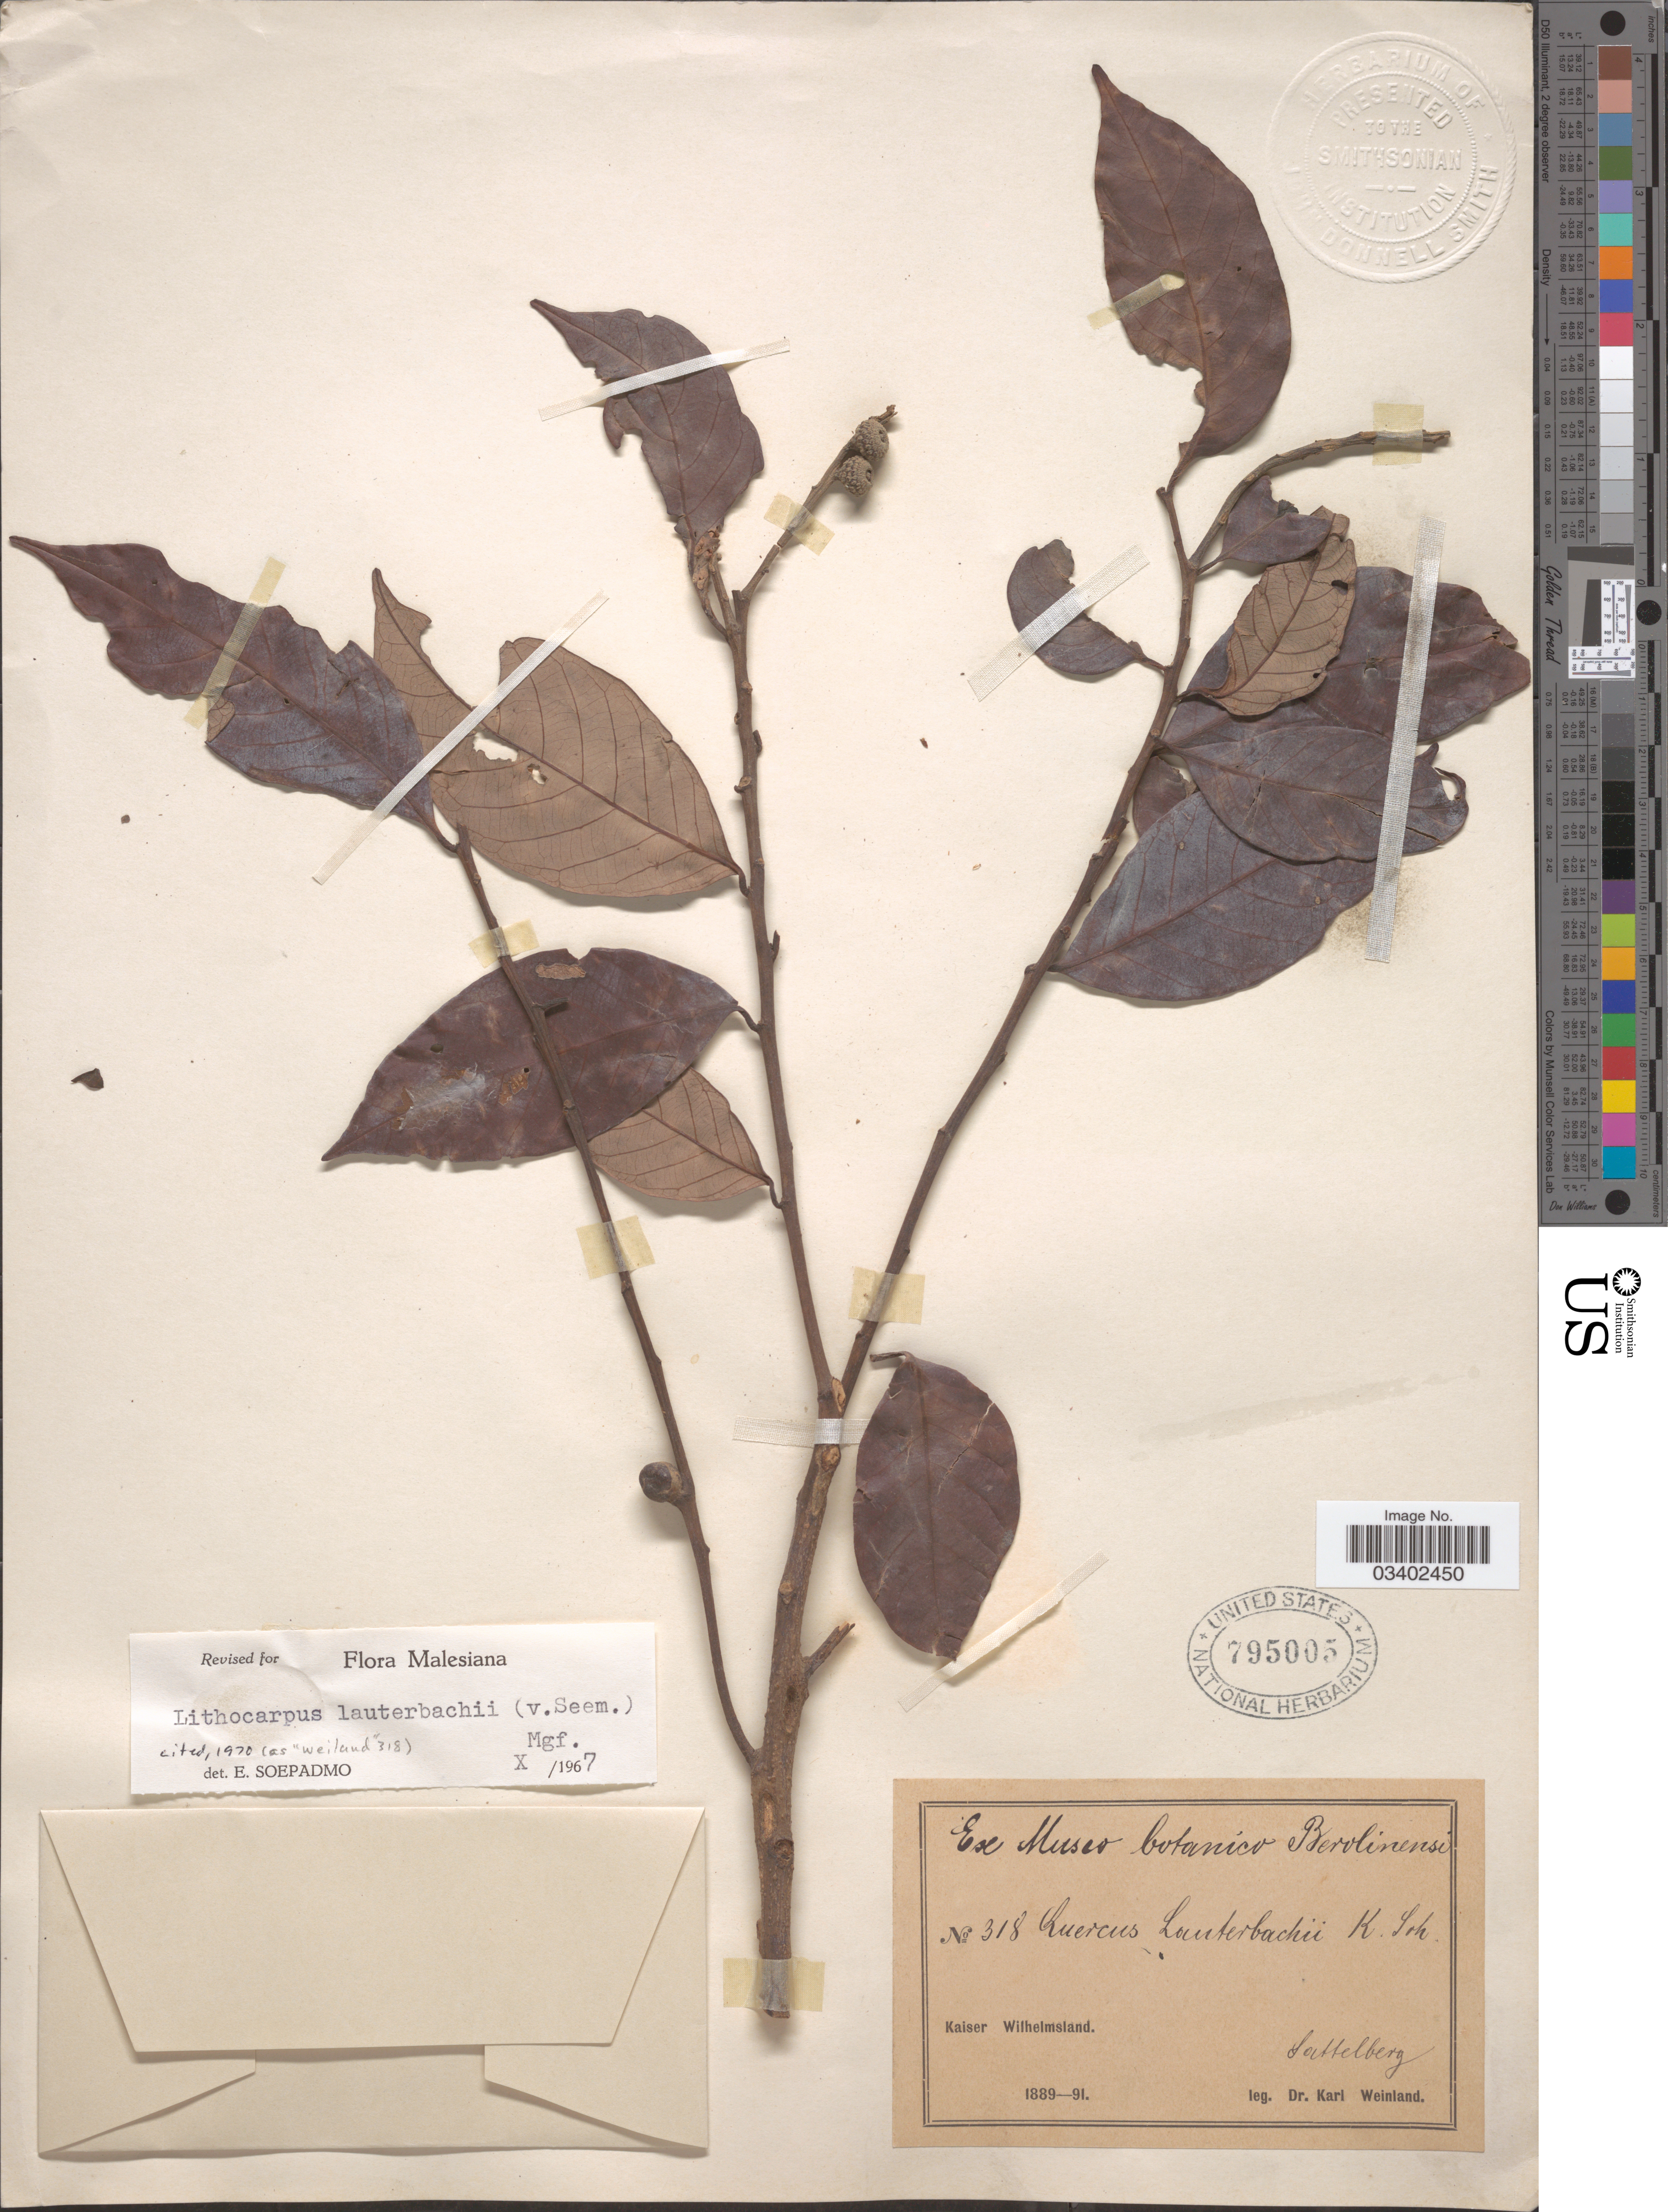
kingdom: Plantae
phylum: Tracheophyta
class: Magnoliopsida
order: Fagales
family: Fagaceae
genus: Lithocarpus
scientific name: Lithocarpus lauterbachii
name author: (Seem.) Markgr.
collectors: K. Weinland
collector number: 318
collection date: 1889/1891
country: Papua New Guinea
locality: Kaiser Wilhelmsland. Sattelberg.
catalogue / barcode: US 795005